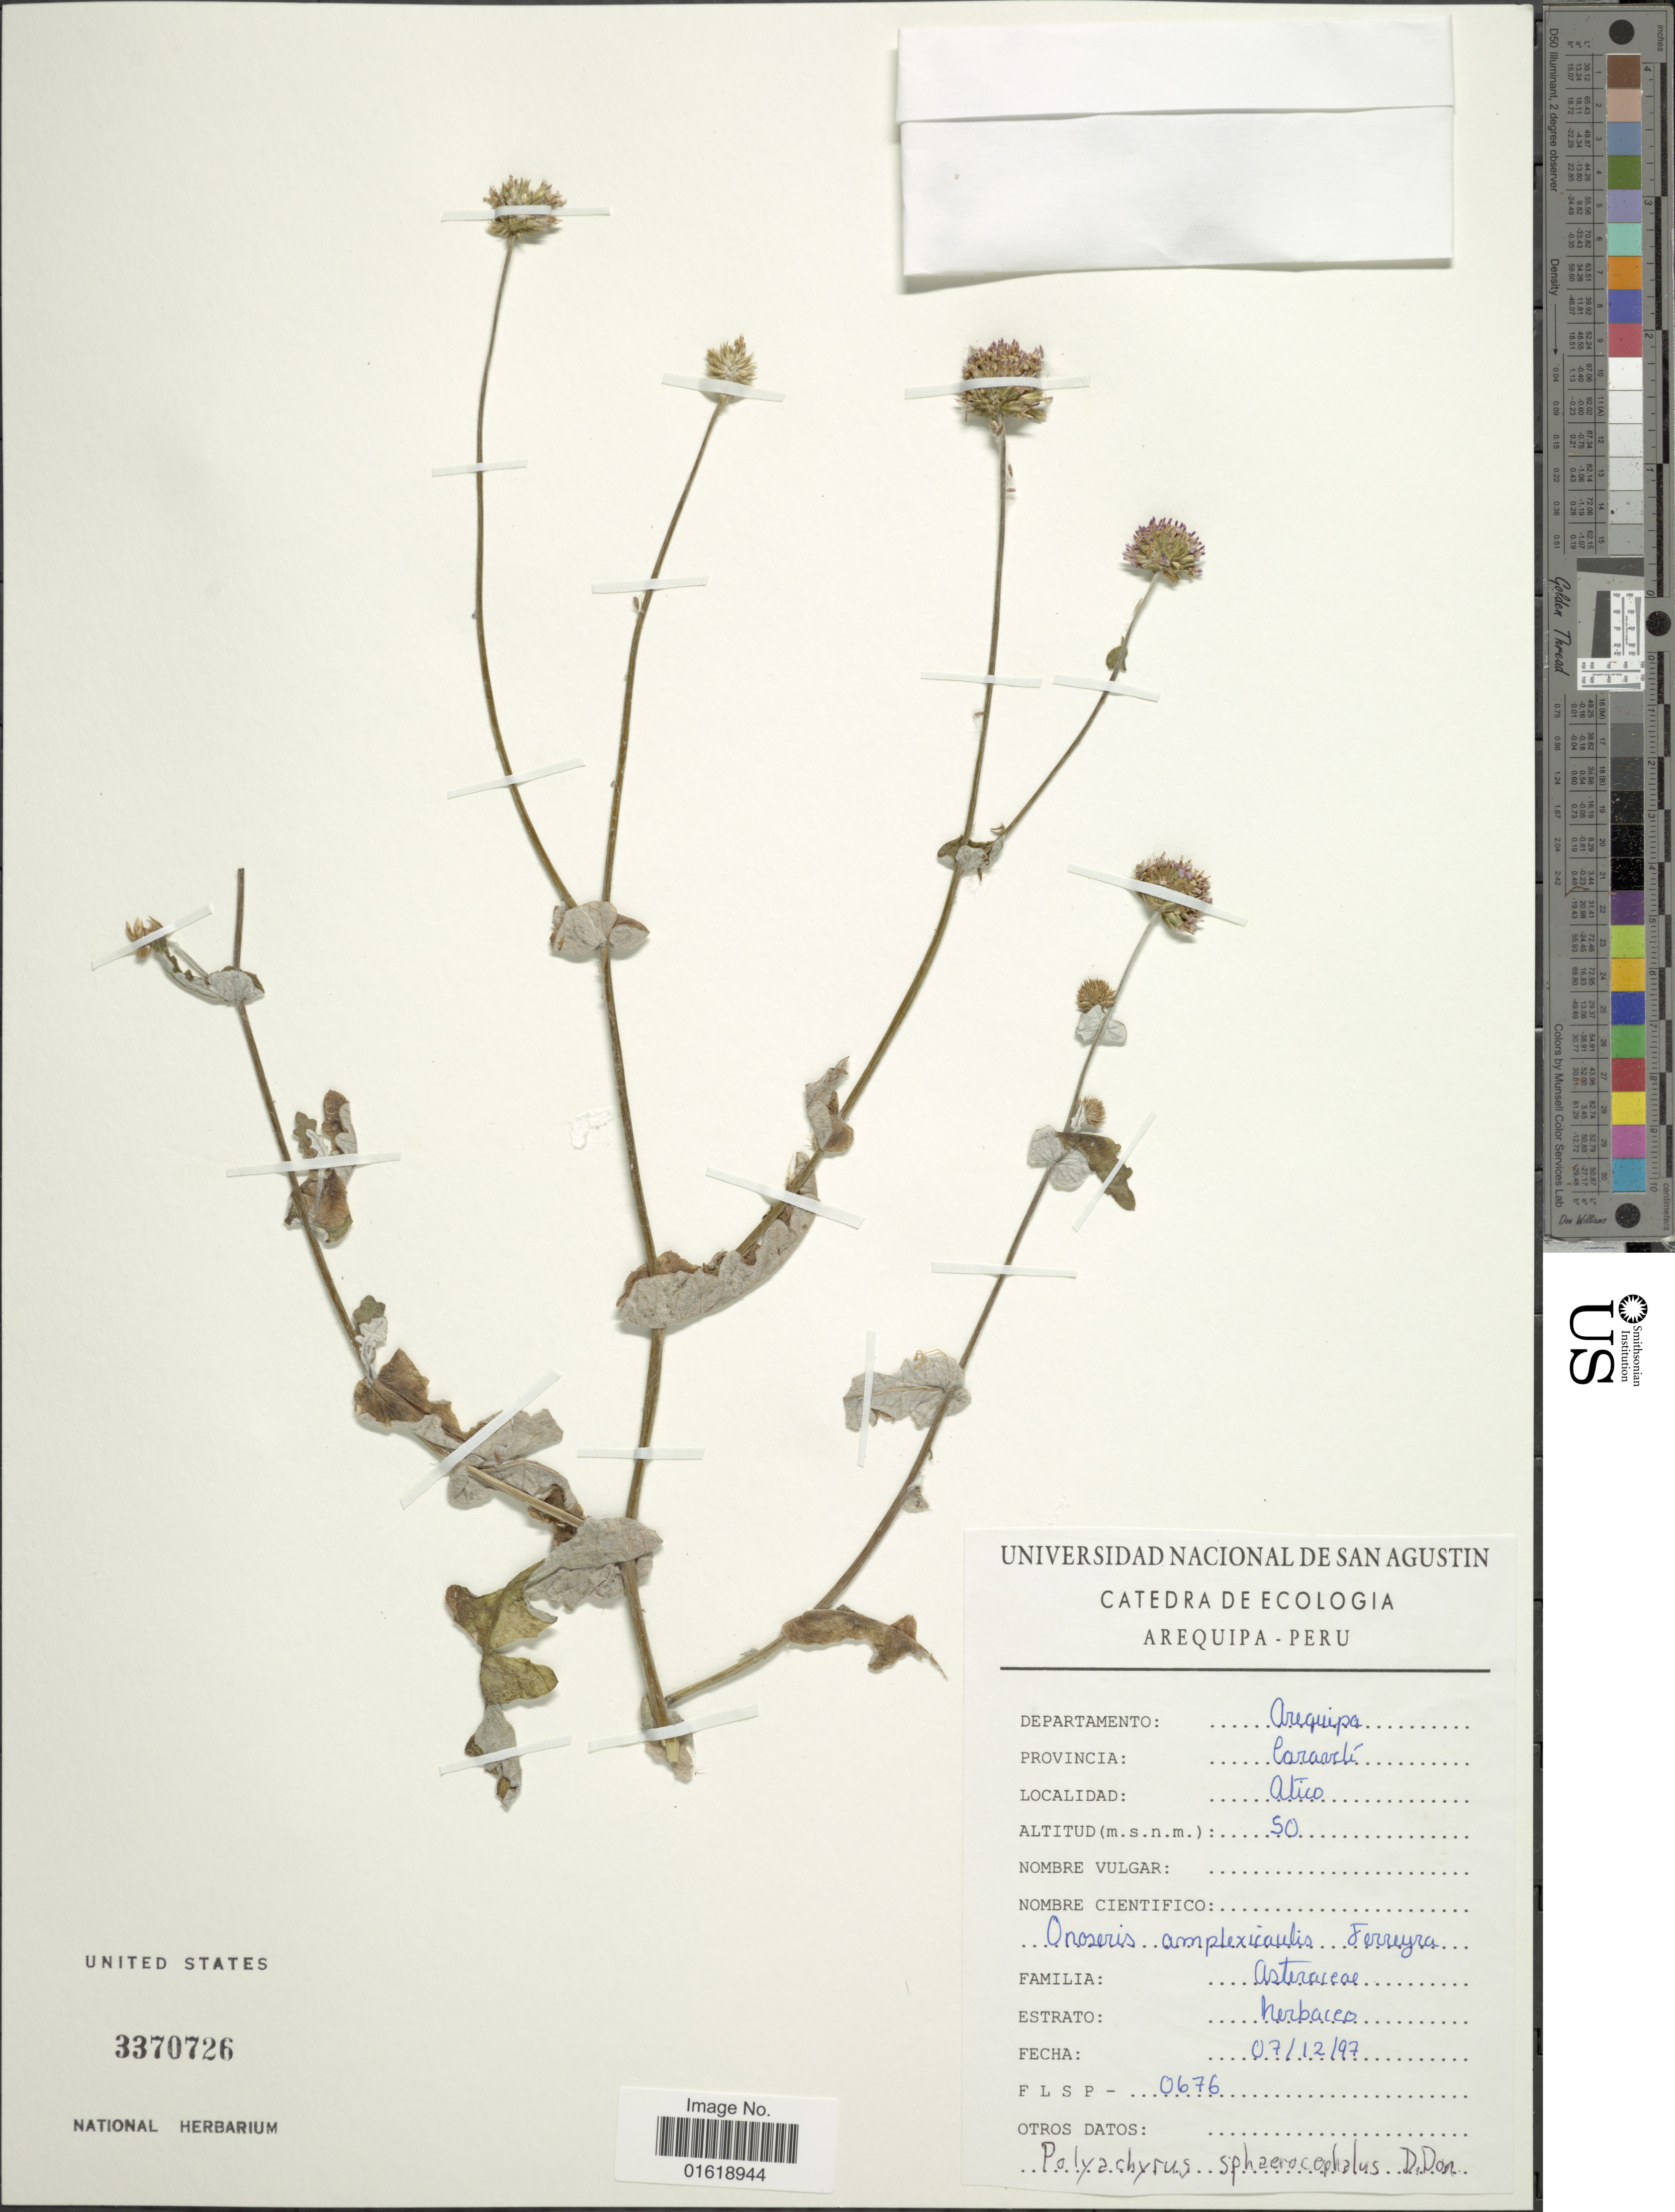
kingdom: Plantae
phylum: Tracheophyta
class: Magnoliopsida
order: Asterales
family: Asteraceae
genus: Polyachyrus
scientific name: Polyachyrus sphaerocephalus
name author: D. Don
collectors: FLSP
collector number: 0676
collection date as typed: Transcribed d/m/y: 7/12/97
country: Peru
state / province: Arequipa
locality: Atico, Provincia Caravelí, Departamento Arequipa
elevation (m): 50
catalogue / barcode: US 3370726